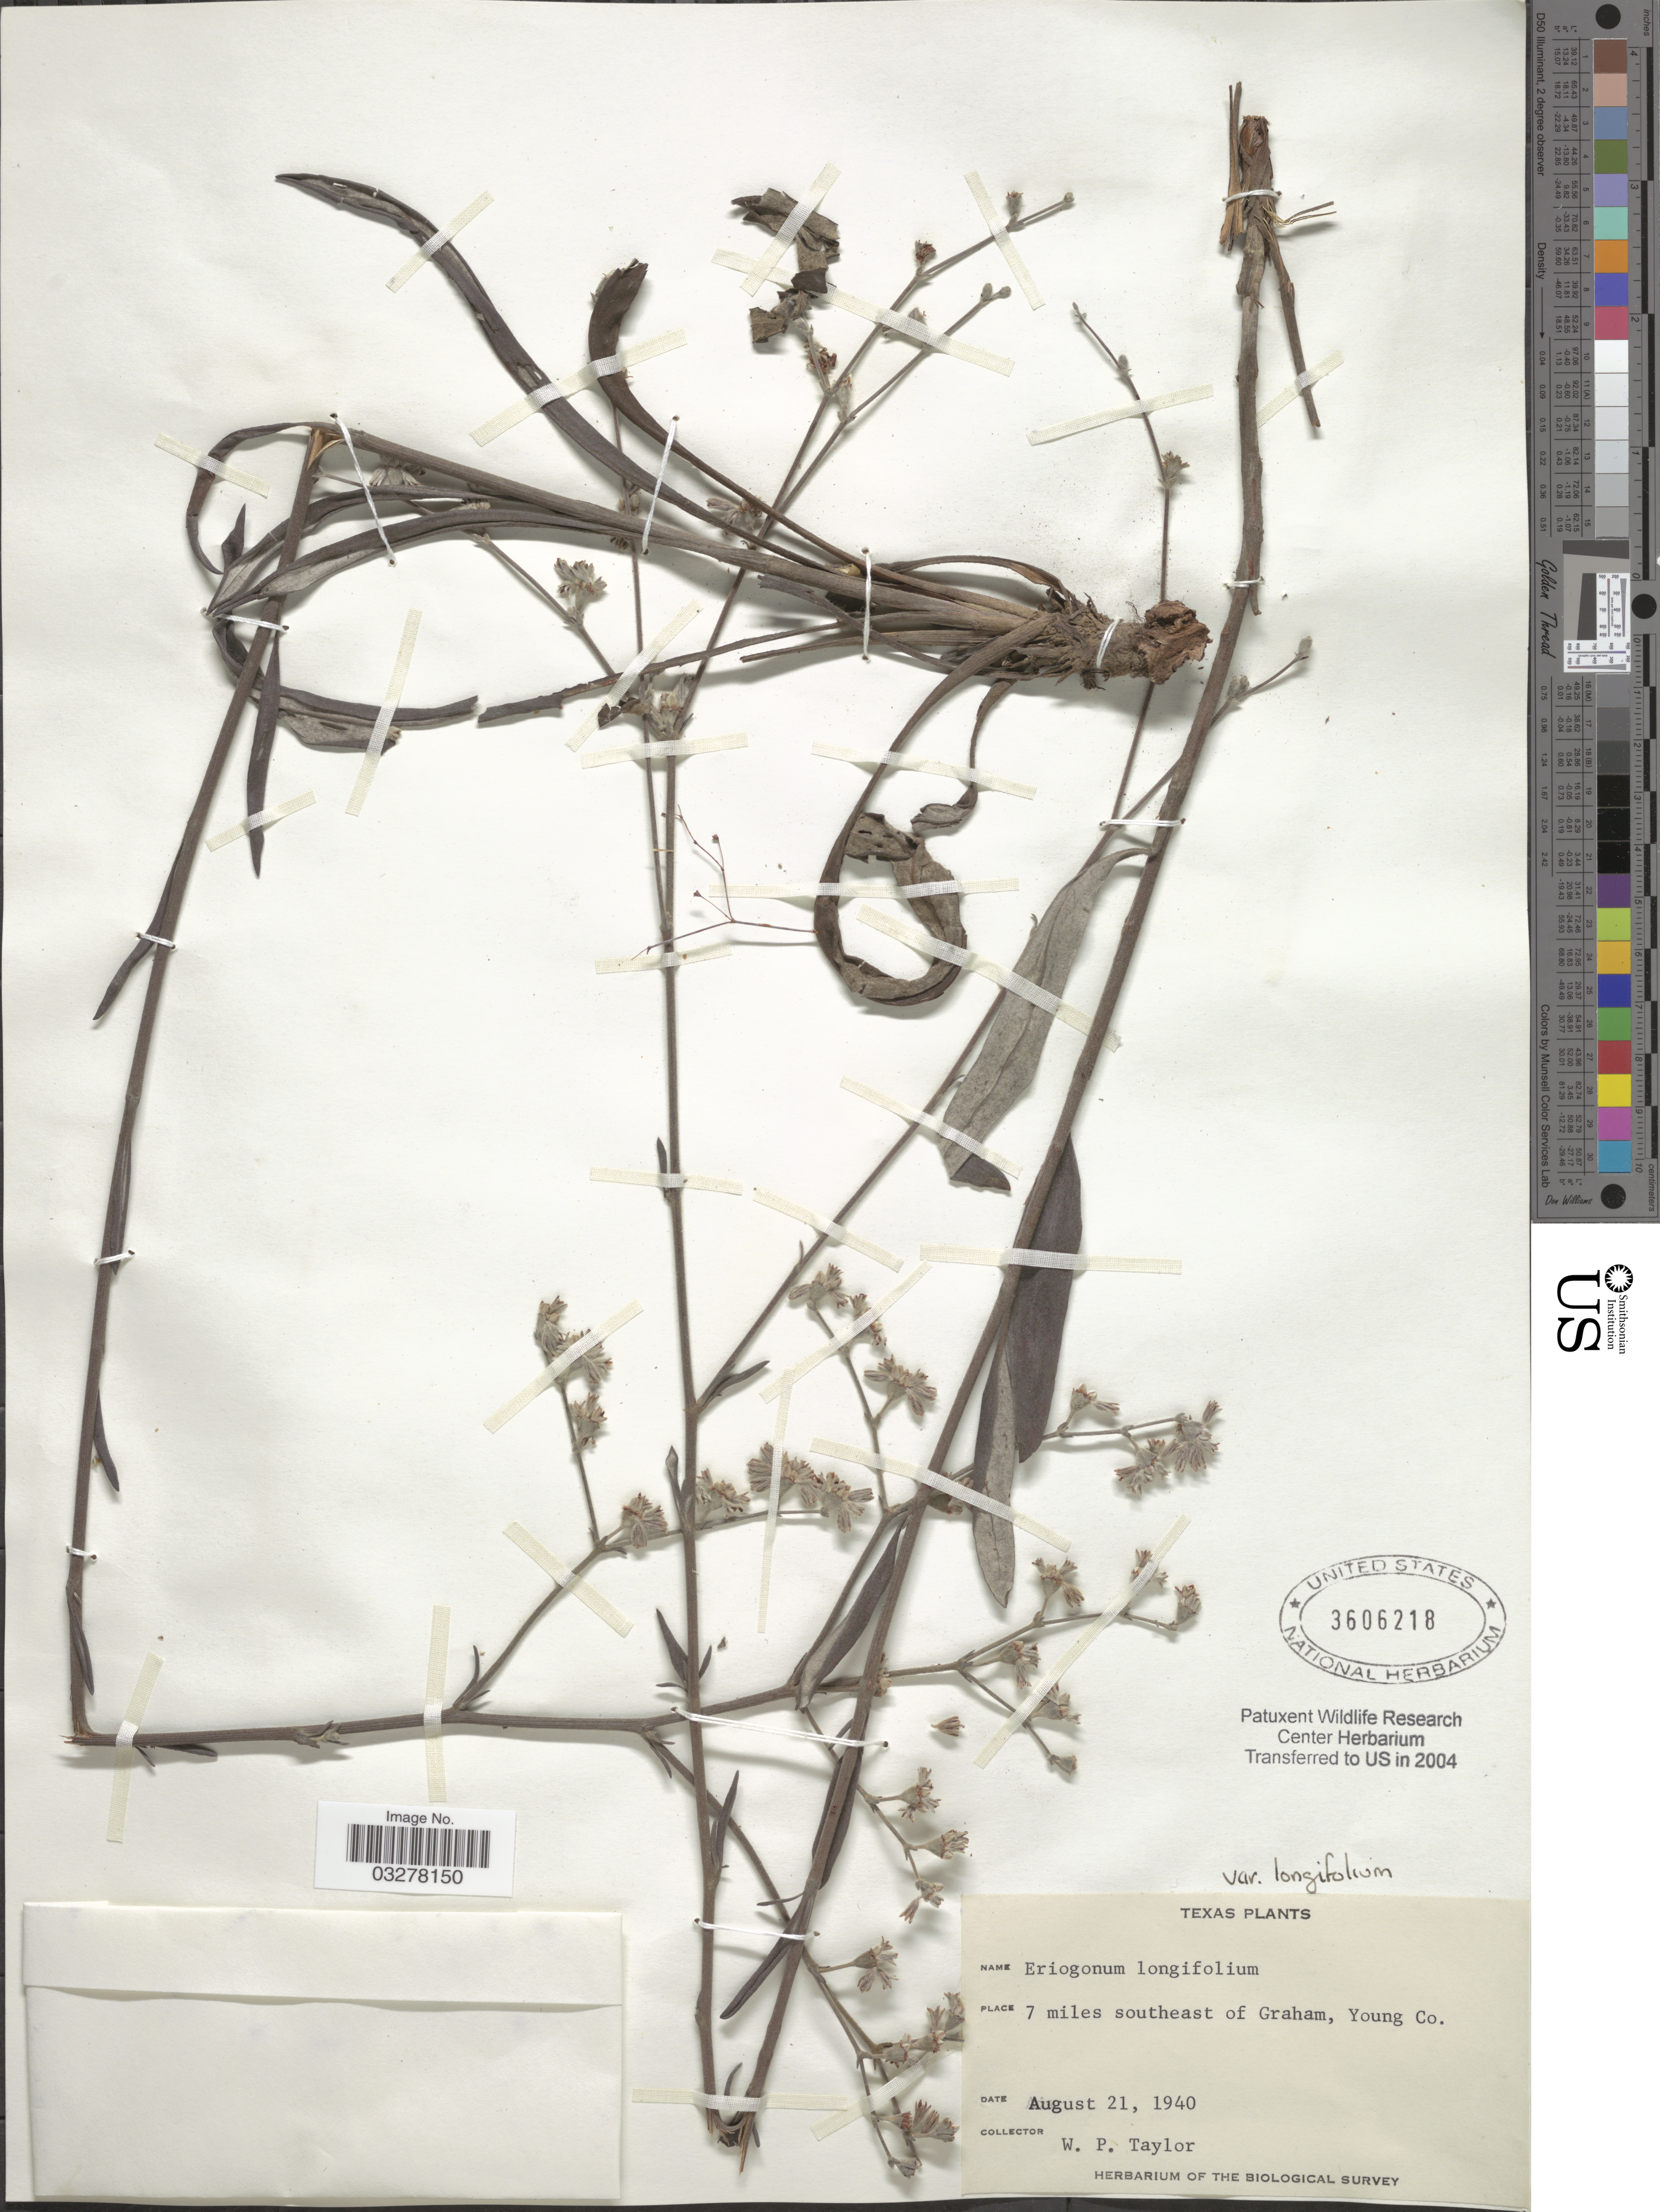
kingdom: Plantae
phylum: Tracheophyta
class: Magnoliopsida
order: Caryophyllales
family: Polygonaceae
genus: Eriogonum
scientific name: Eriogonum longifolium var. longifolium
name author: Nutt.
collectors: W. P. Taylor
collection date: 1940-08-21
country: United States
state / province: Texas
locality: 7 miles southeast of Graham, Young Co.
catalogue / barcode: US 3606218